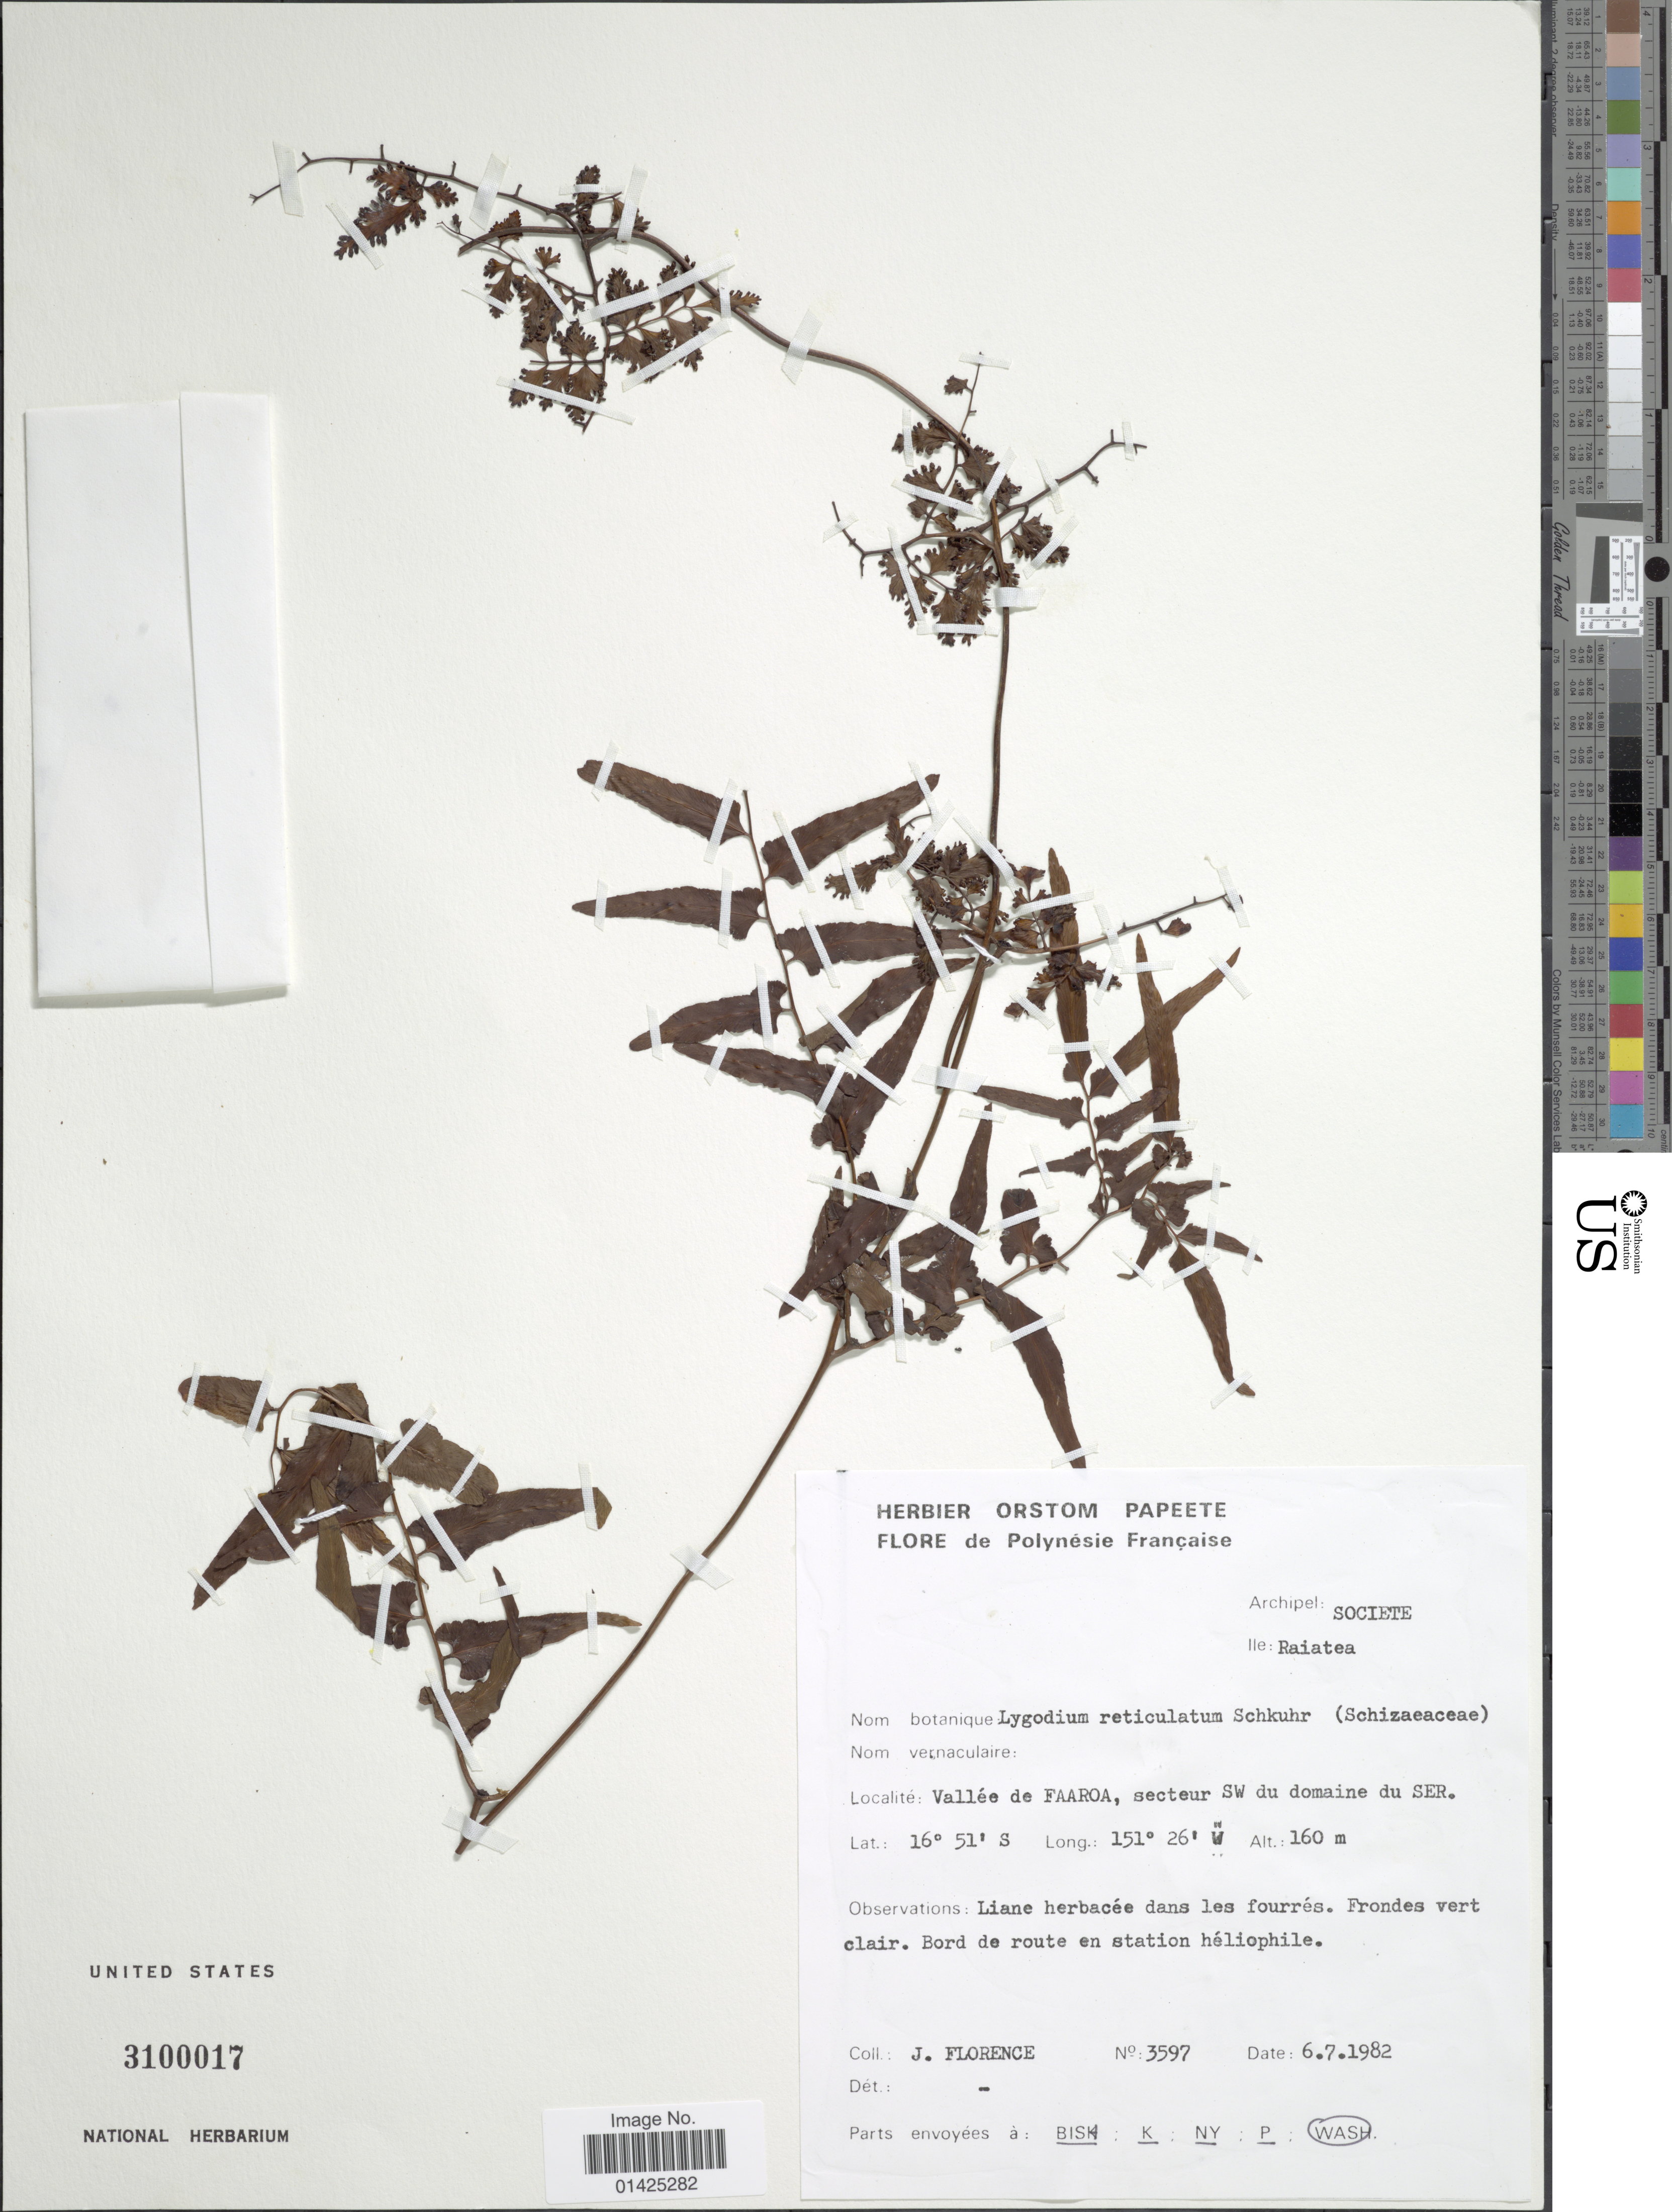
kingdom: Plantae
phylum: Tracheophyta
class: Polypodiopsida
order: Schizaeales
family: Lygodiaceae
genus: Lygodium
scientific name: Lygodium reticulatum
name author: Schkuhr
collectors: J. Florence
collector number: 3597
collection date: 1982-07-06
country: French Polynesia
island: Raiatea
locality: Archipel Societe, Ile Raiatea, Vallée de FAAROA, secteur SW du domaine du SER.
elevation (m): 160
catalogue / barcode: US 3100017